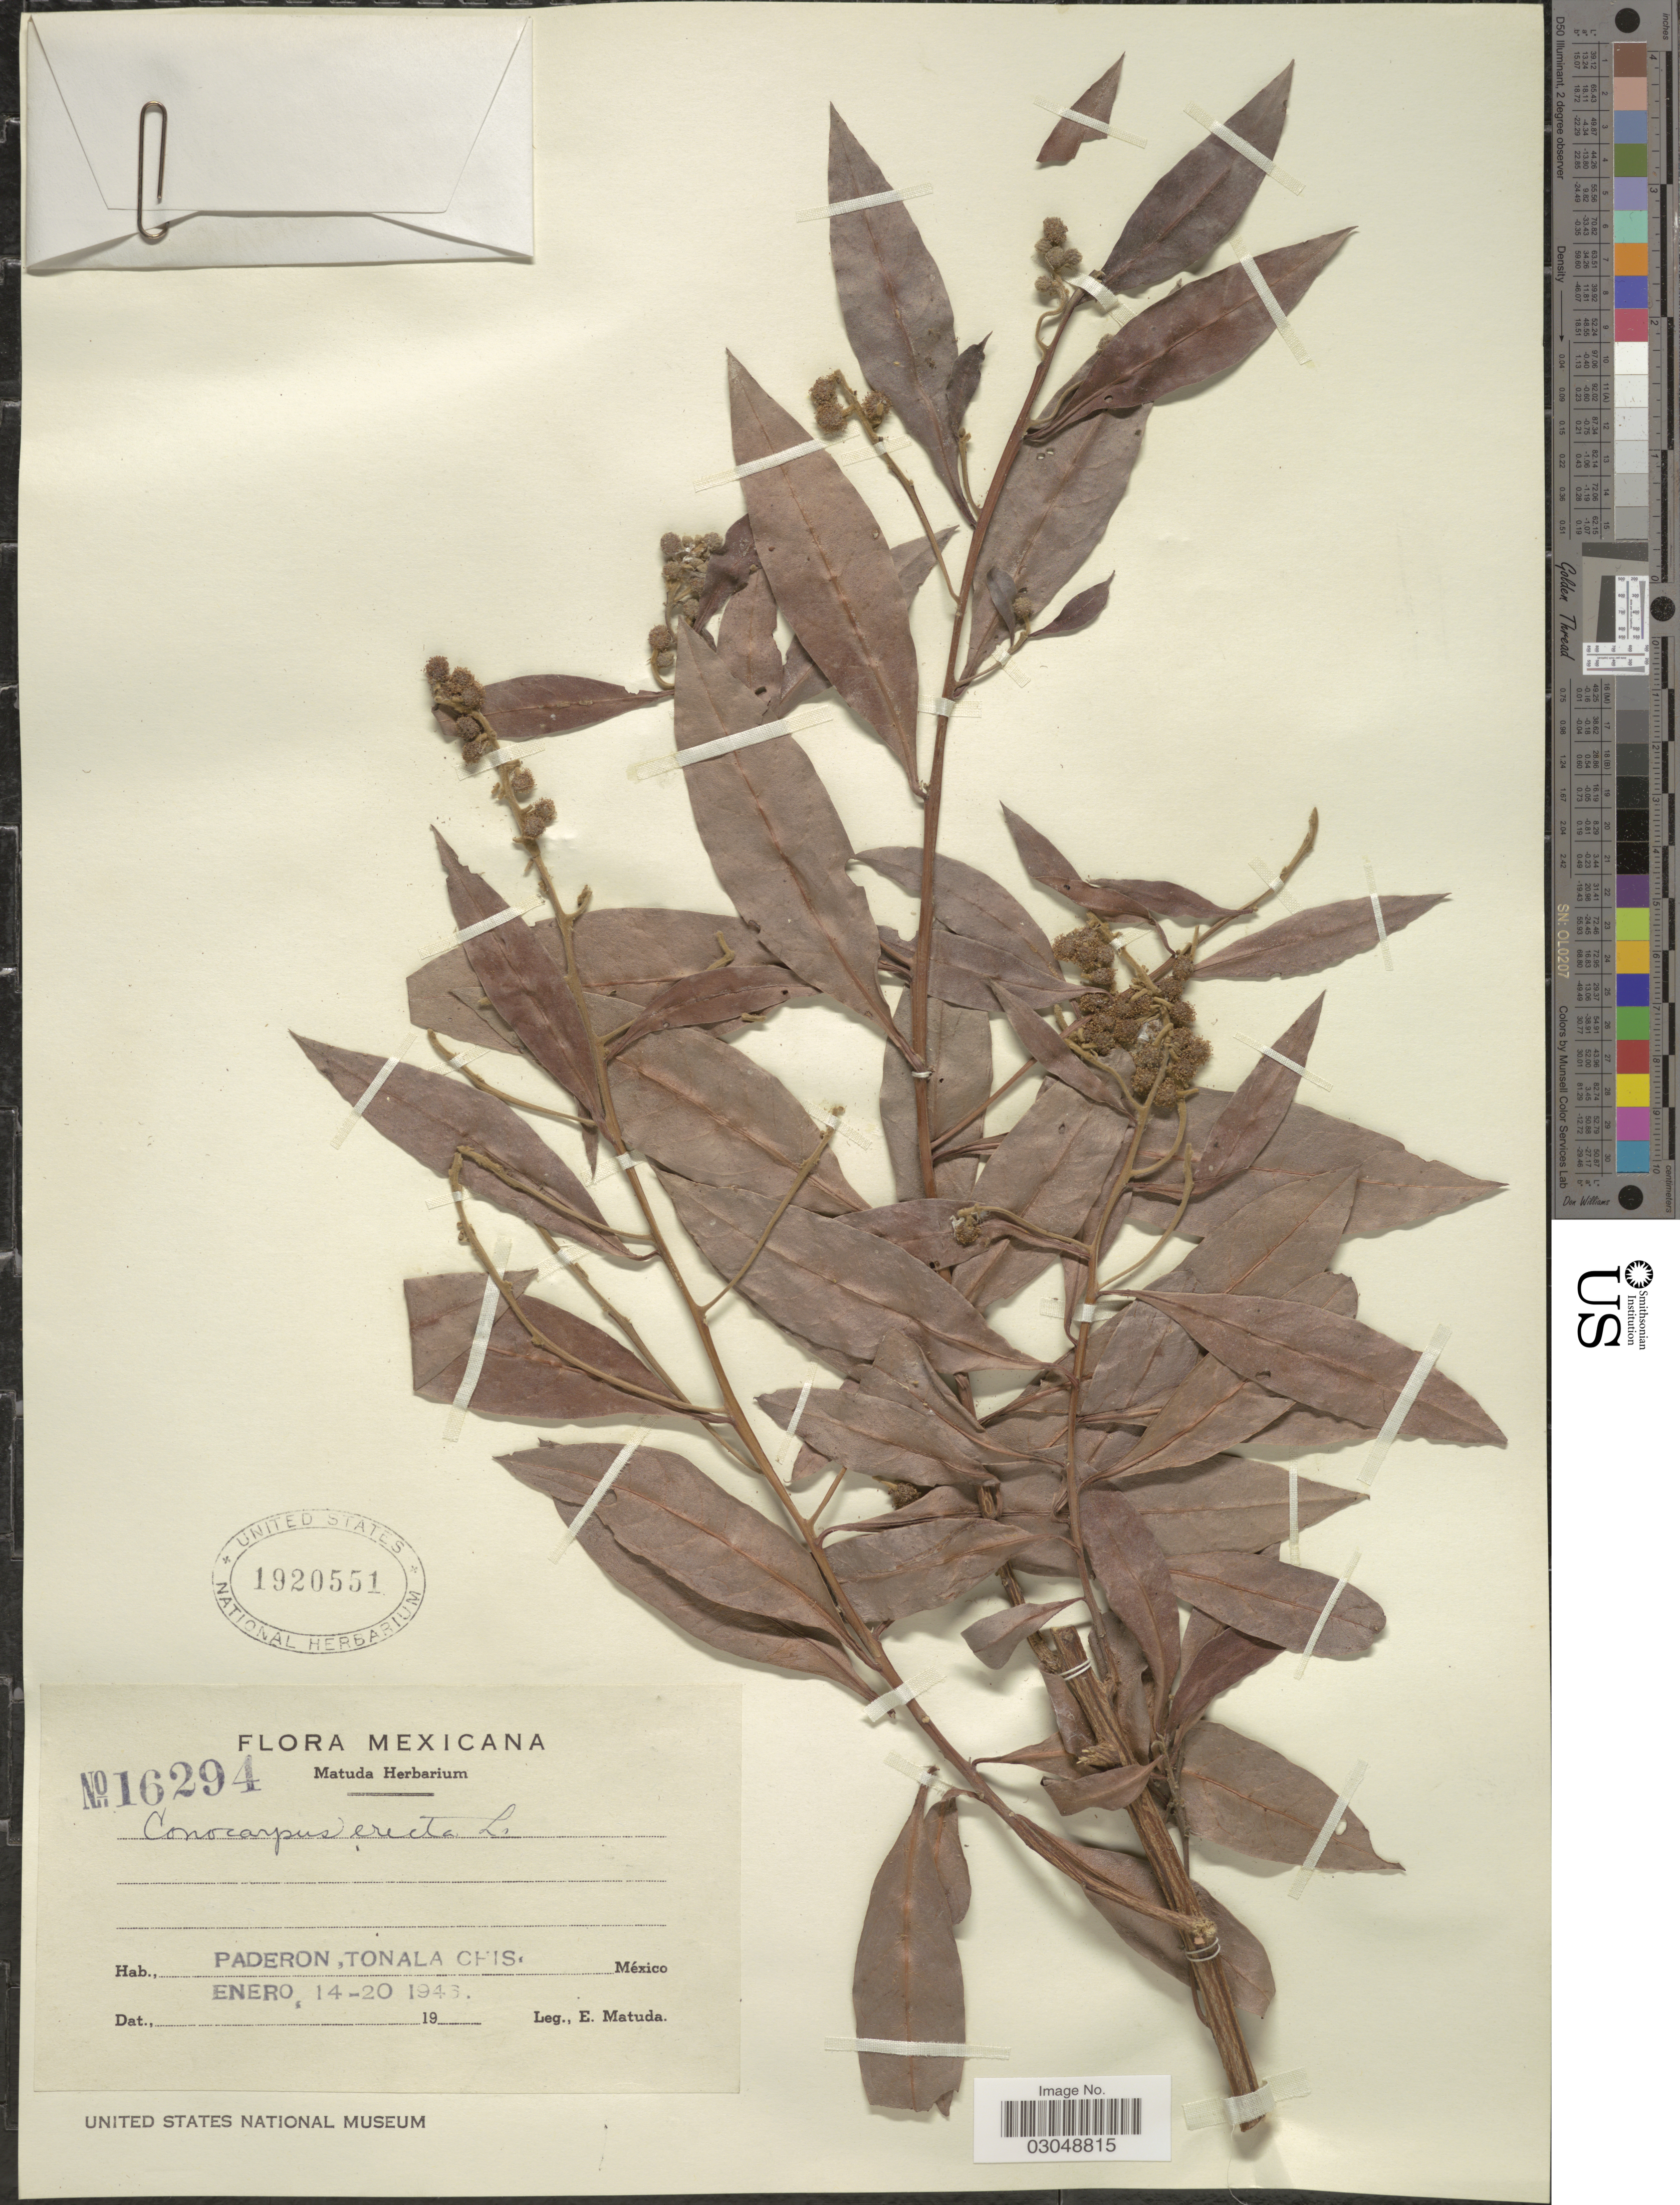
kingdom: Plantae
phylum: Tracheophyta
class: Magnoliopsida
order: Myrtales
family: Combretaceae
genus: Conocarpus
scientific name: Conocarpus erectus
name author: L.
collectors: E. Matuda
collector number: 16294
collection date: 1946-01-14/1946-01-20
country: Mexico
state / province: Chiapas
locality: Paderon, Tonala Chis.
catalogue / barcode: US 1920551